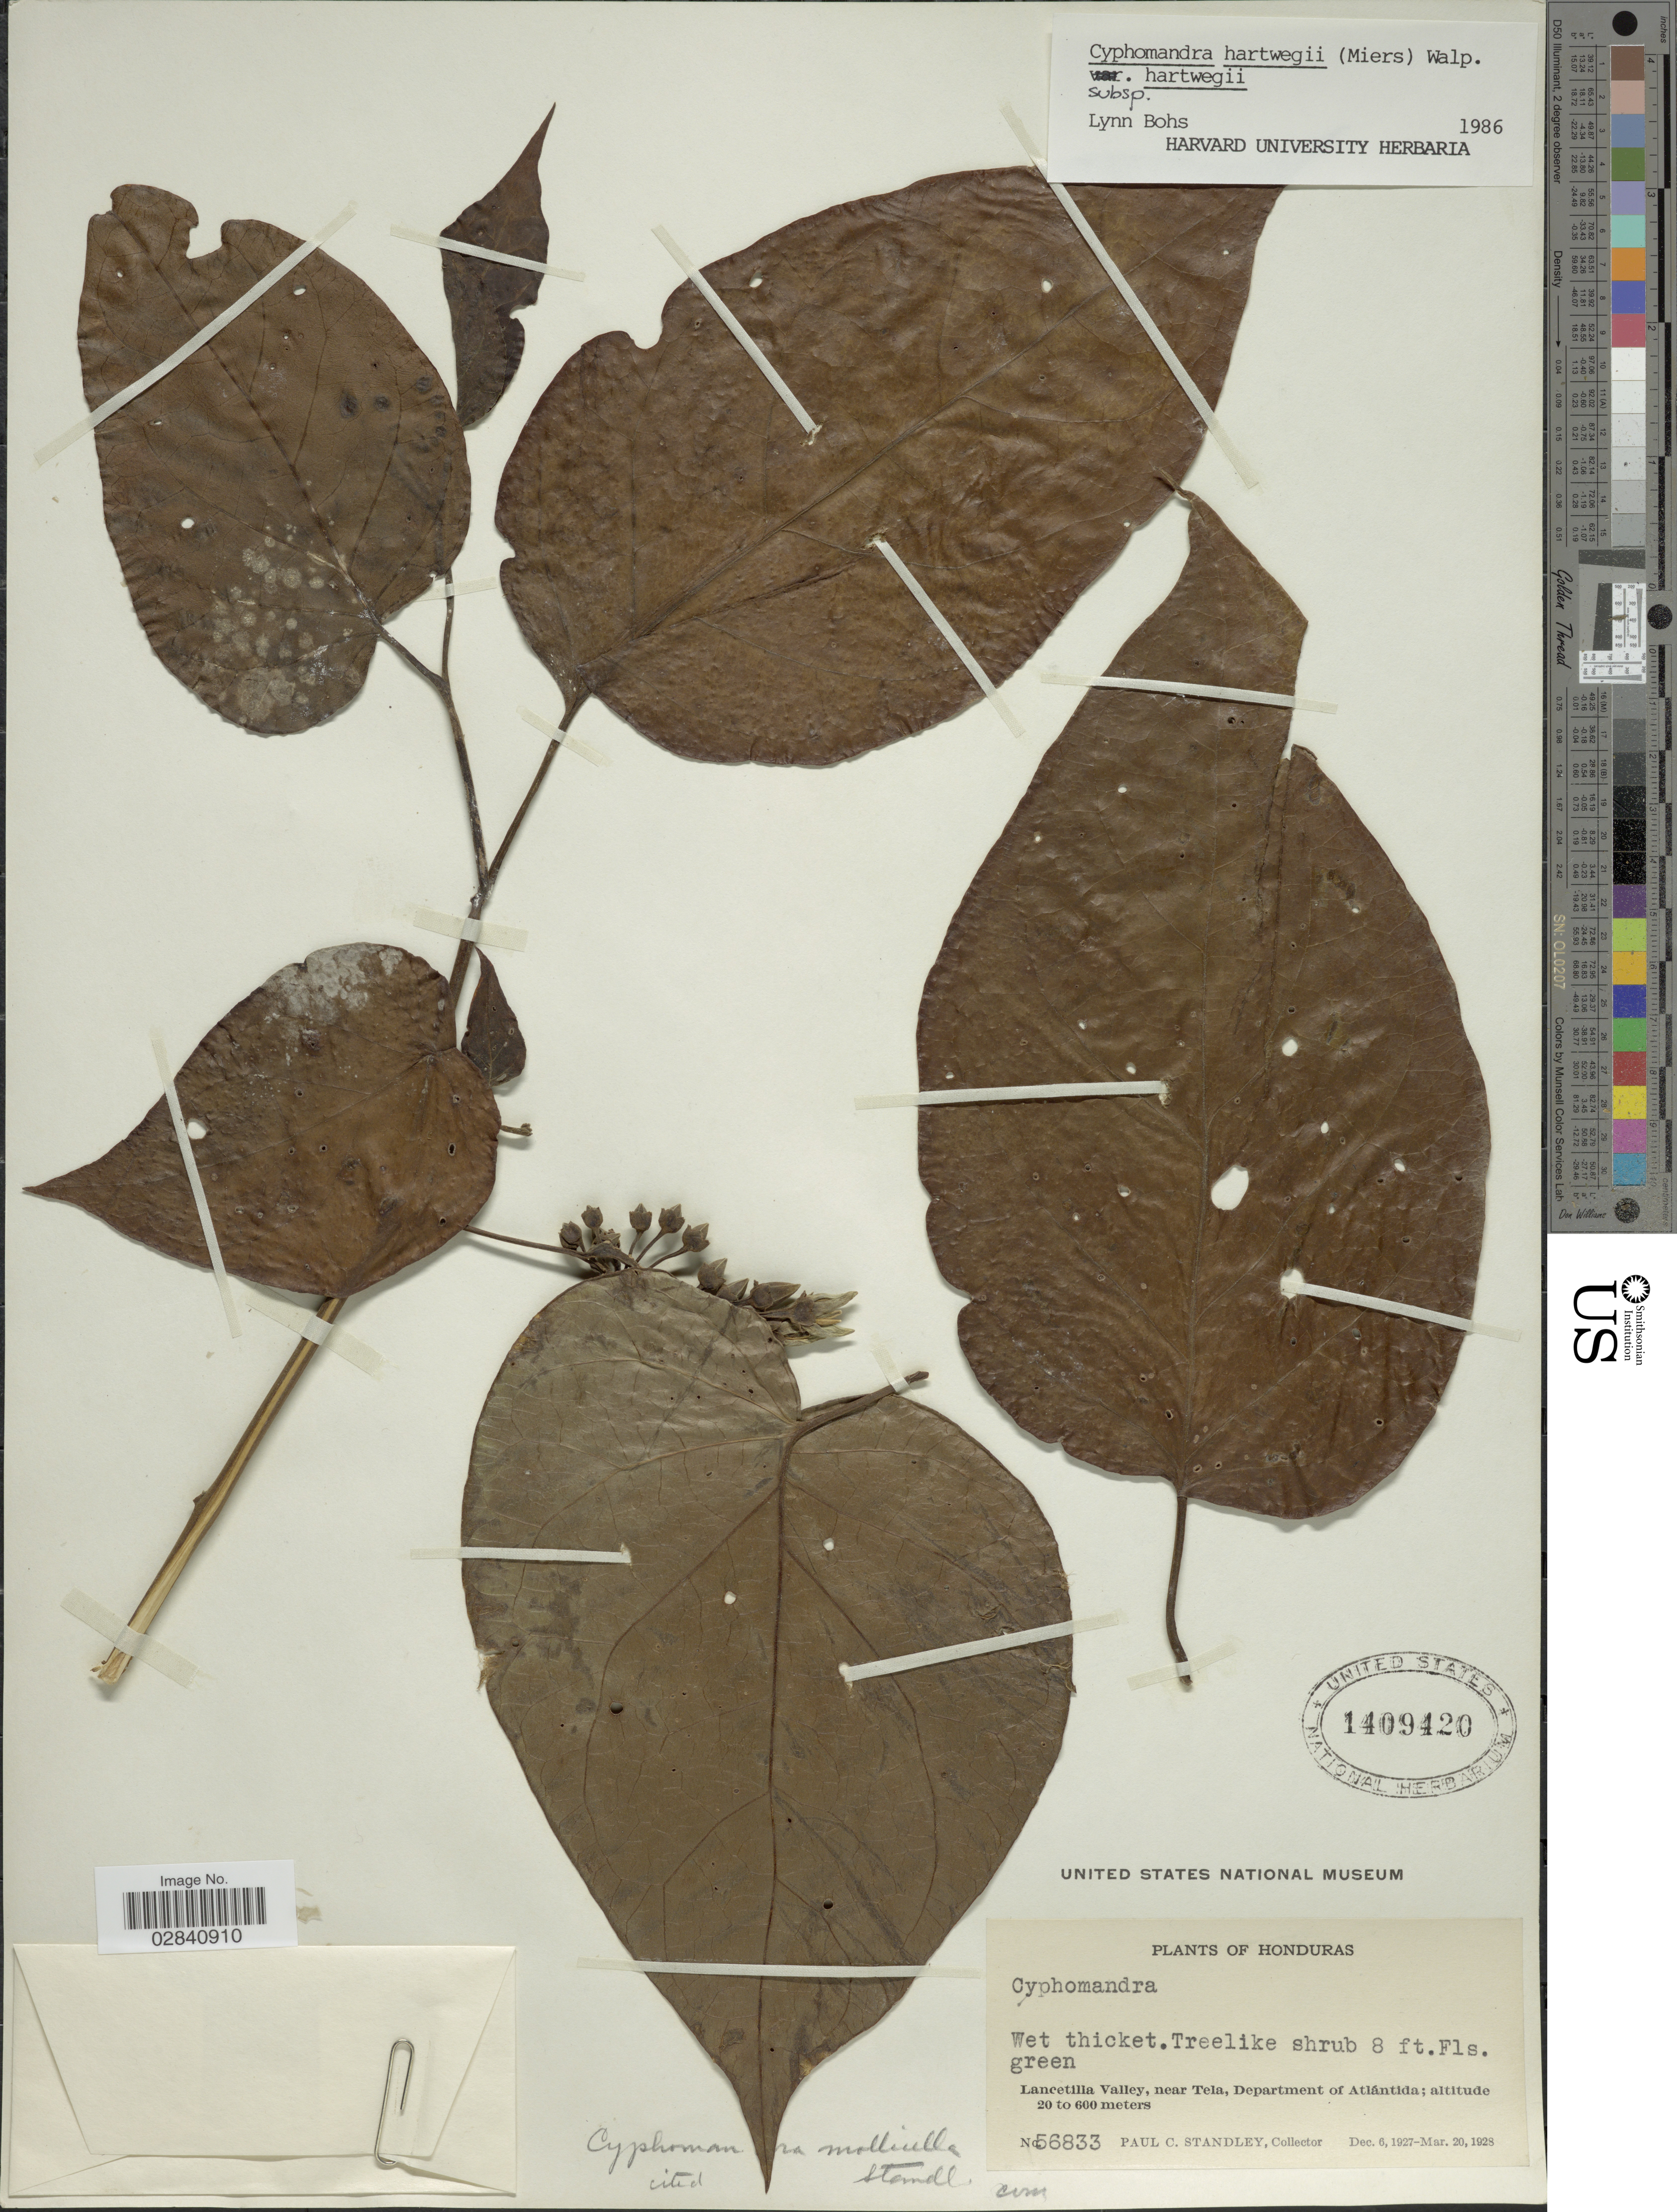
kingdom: Plantae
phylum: Tracheophyta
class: Magnoliopsida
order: Solanales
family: Solanaceae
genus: Cyphomandra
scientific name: Cyphomandra hartwegii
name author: (Miers) Sendtn. ex Walp.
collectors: P. C. Standley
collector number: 56833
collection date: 1927-12-06/1928-03-20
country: Honduras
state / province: Atlántida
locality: Lancetilla Valley, near Tela, Department of Atlántida.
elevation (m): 20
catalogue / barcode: US 1409420